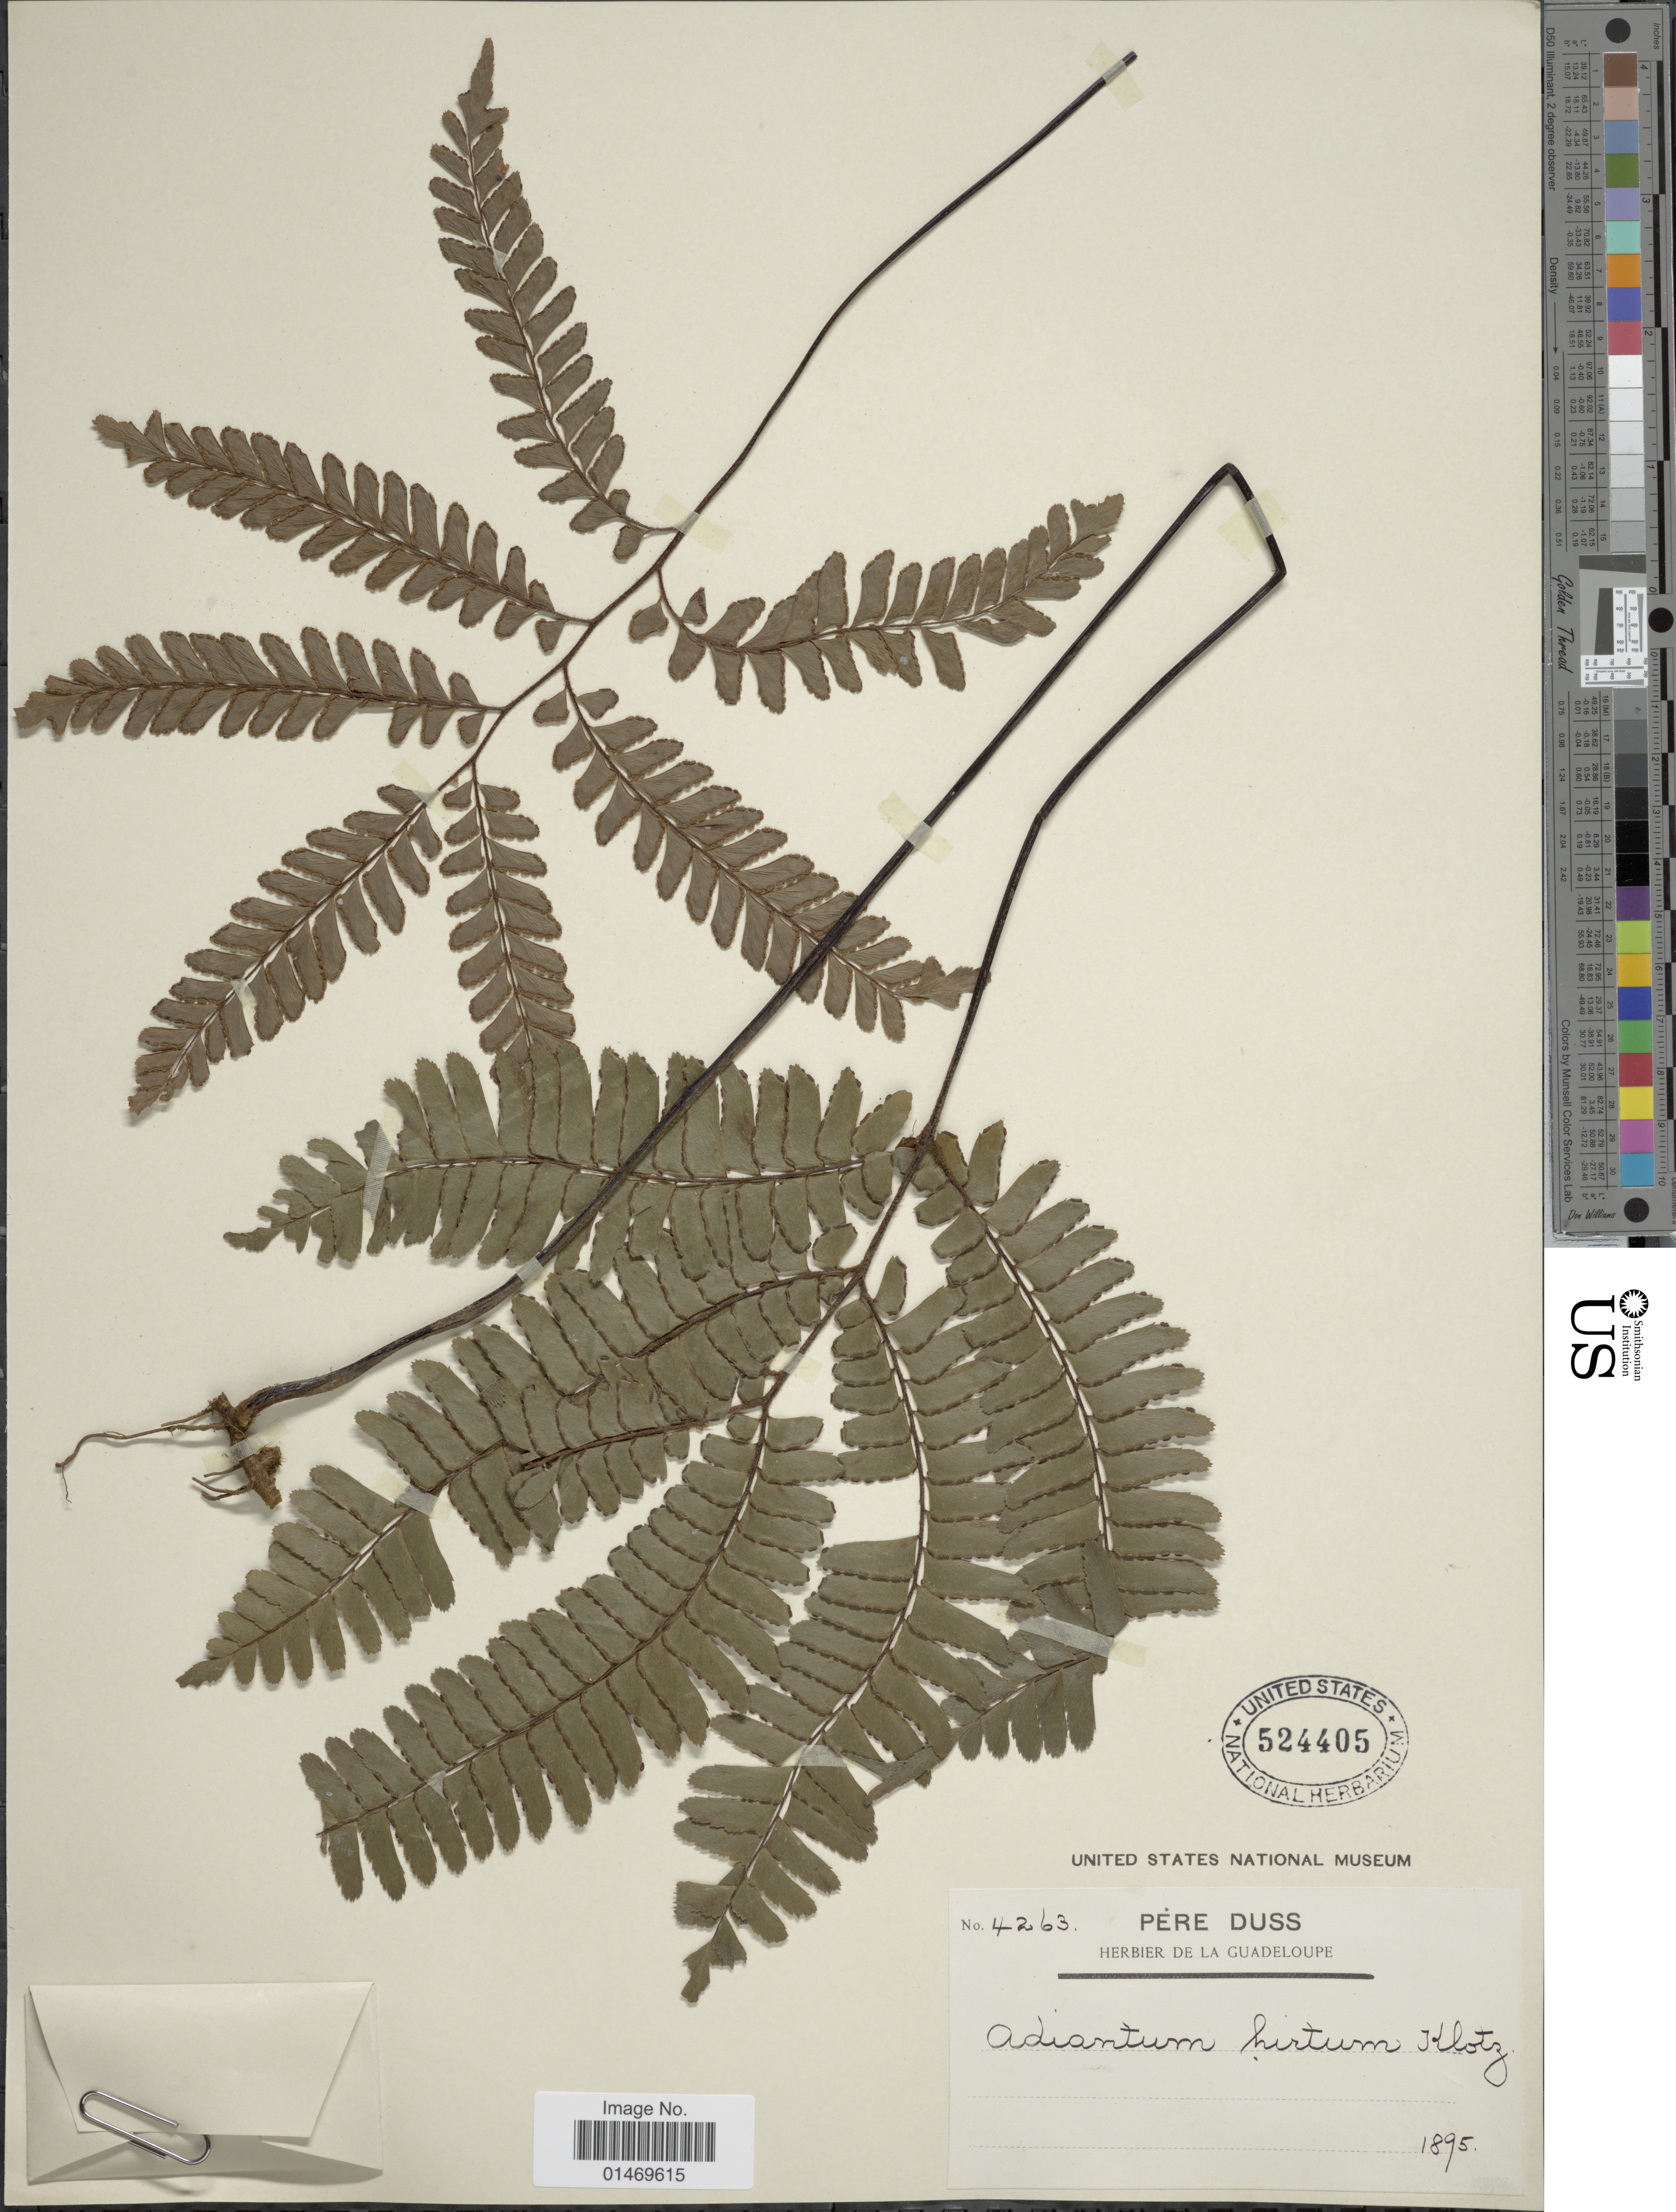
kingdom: Plantae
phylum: Tracheophyta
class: Polypodiopsida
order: Polypodiales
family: Pteridaceae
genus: Adiantum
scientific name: Adiantum tetraphyllum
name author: Humb. & Bonpl. ex Willd.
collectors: Père Duss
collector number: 4263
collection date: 1895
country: Guadeloupe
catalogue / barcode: US 524405